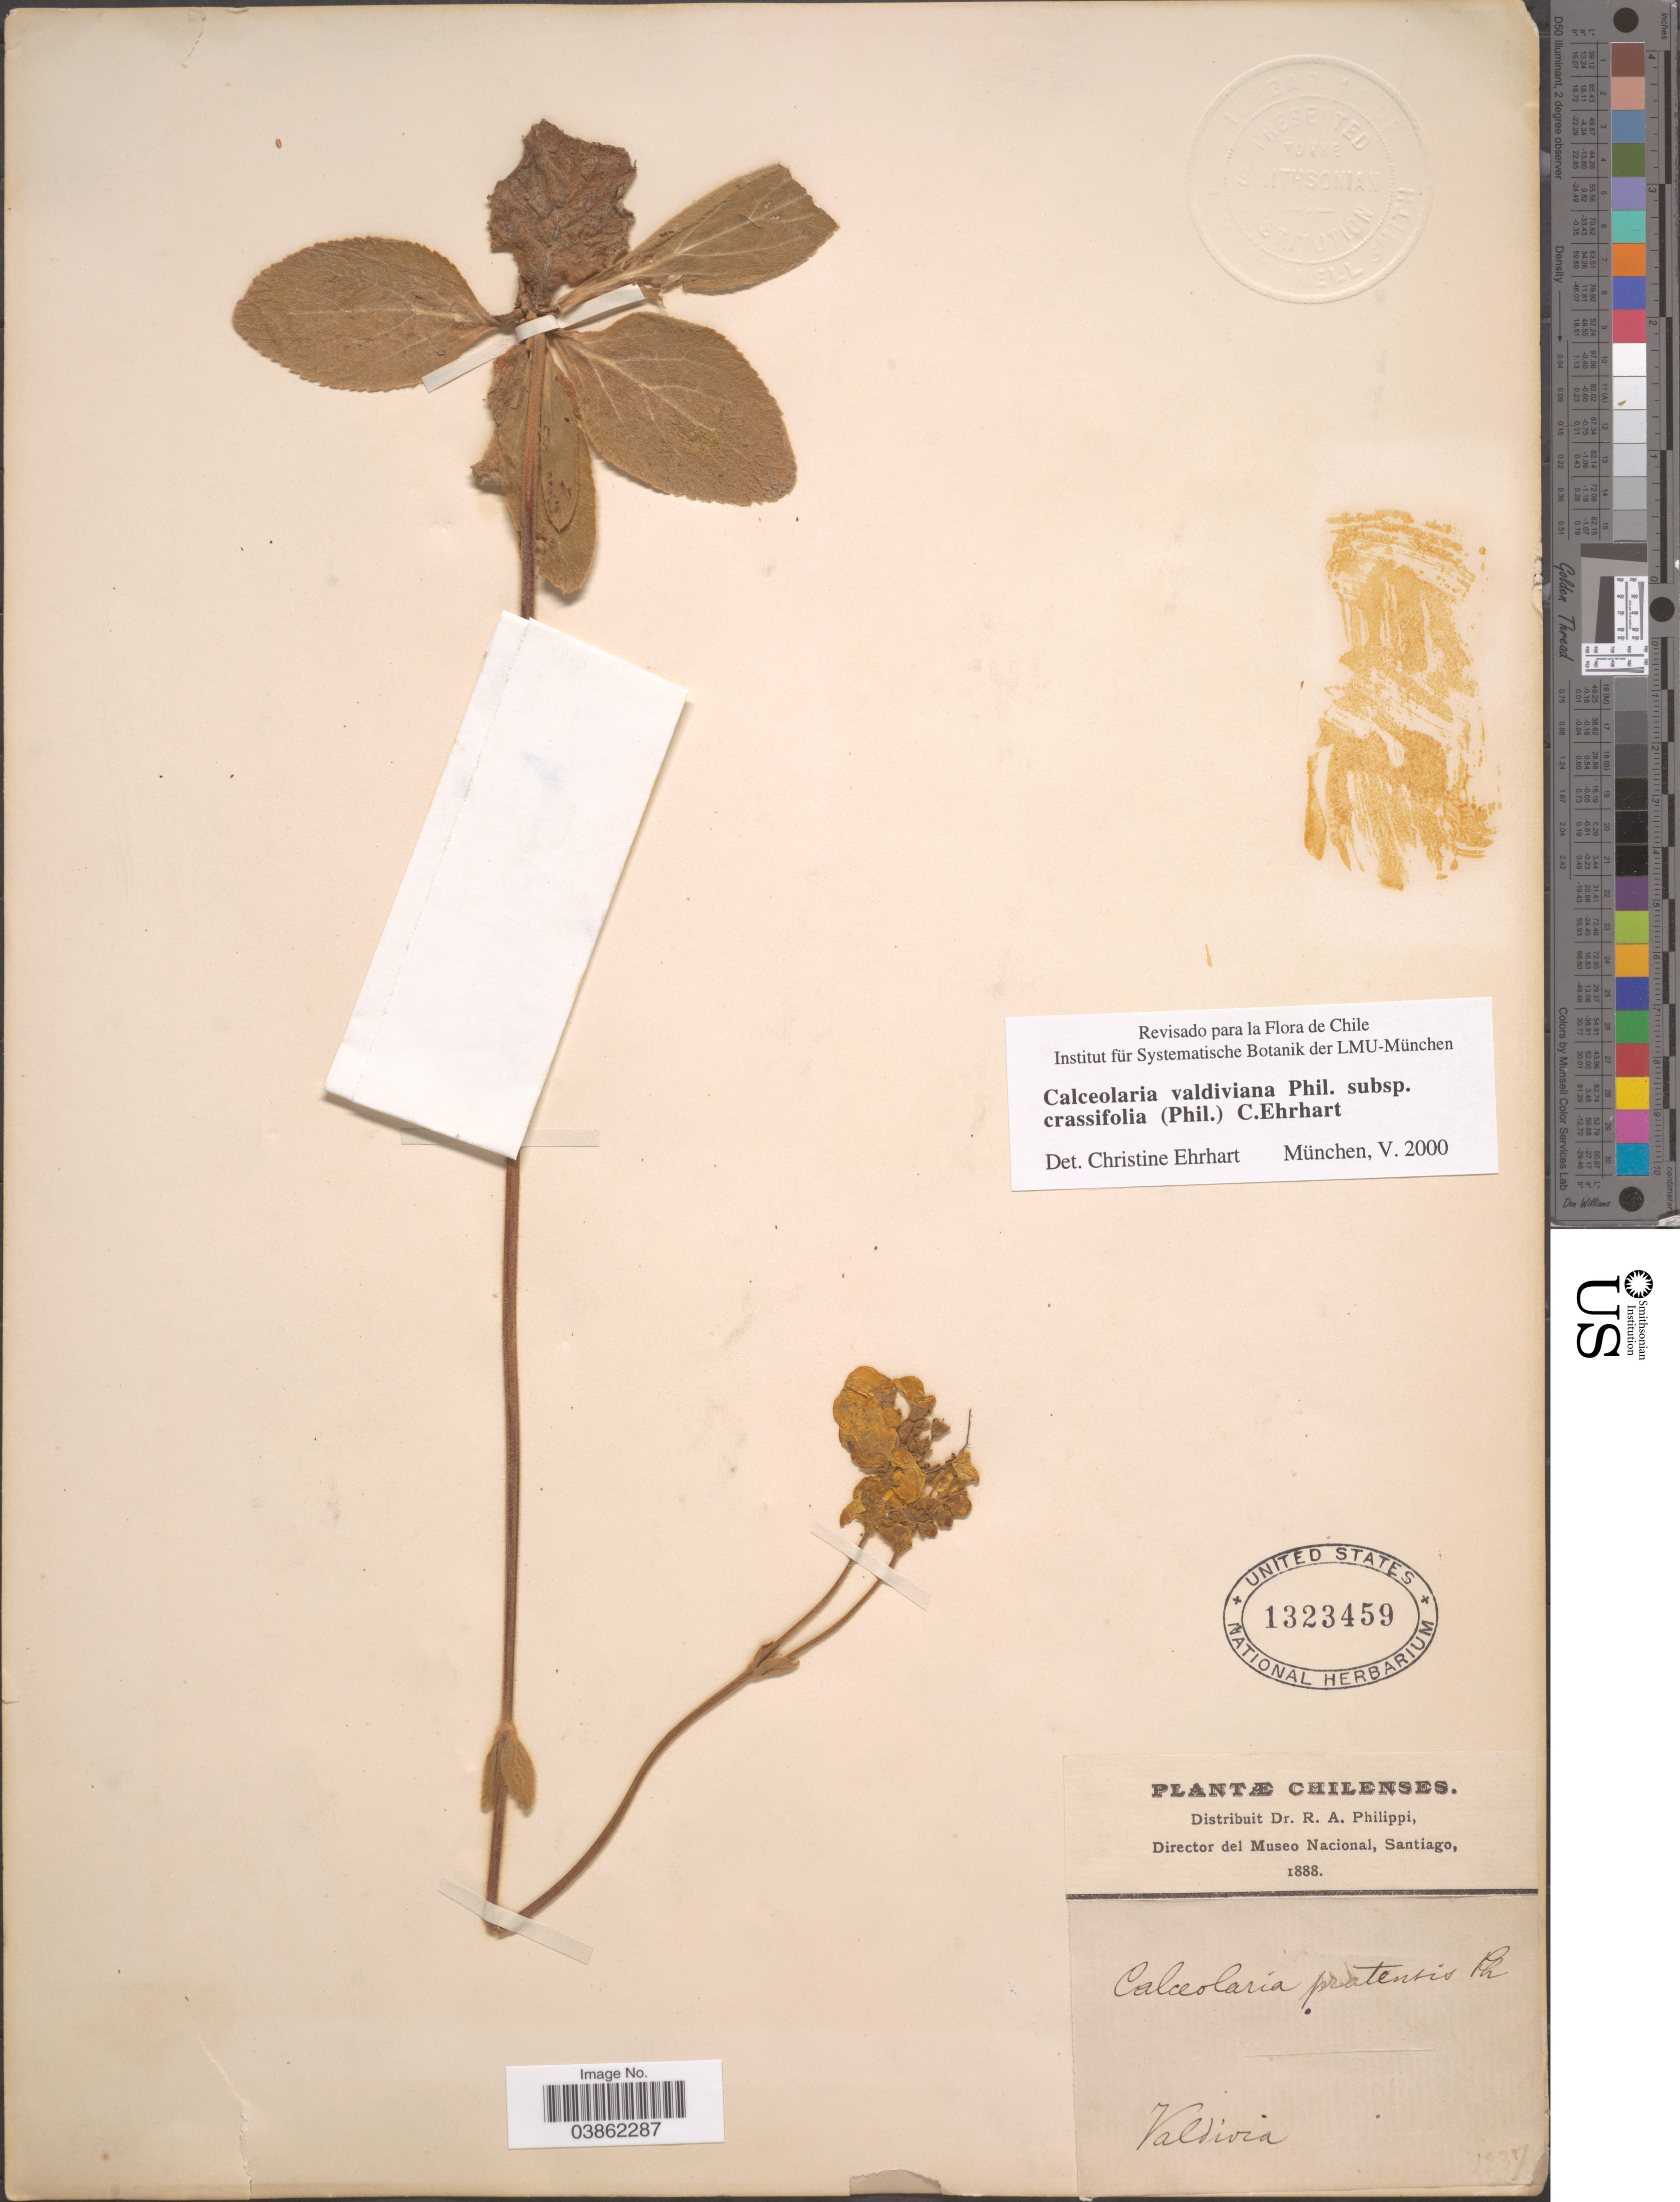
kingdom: Plantae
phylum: Tracheophyta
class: Magnoliopsida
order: Lamiales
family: Calceolariaceae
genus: Calceolaria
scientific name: Calceolaria valdiviana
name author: Phil.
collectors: ex. herb. R.A. Philippi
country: Chile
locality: Valdivia.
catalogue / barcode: US 1323459